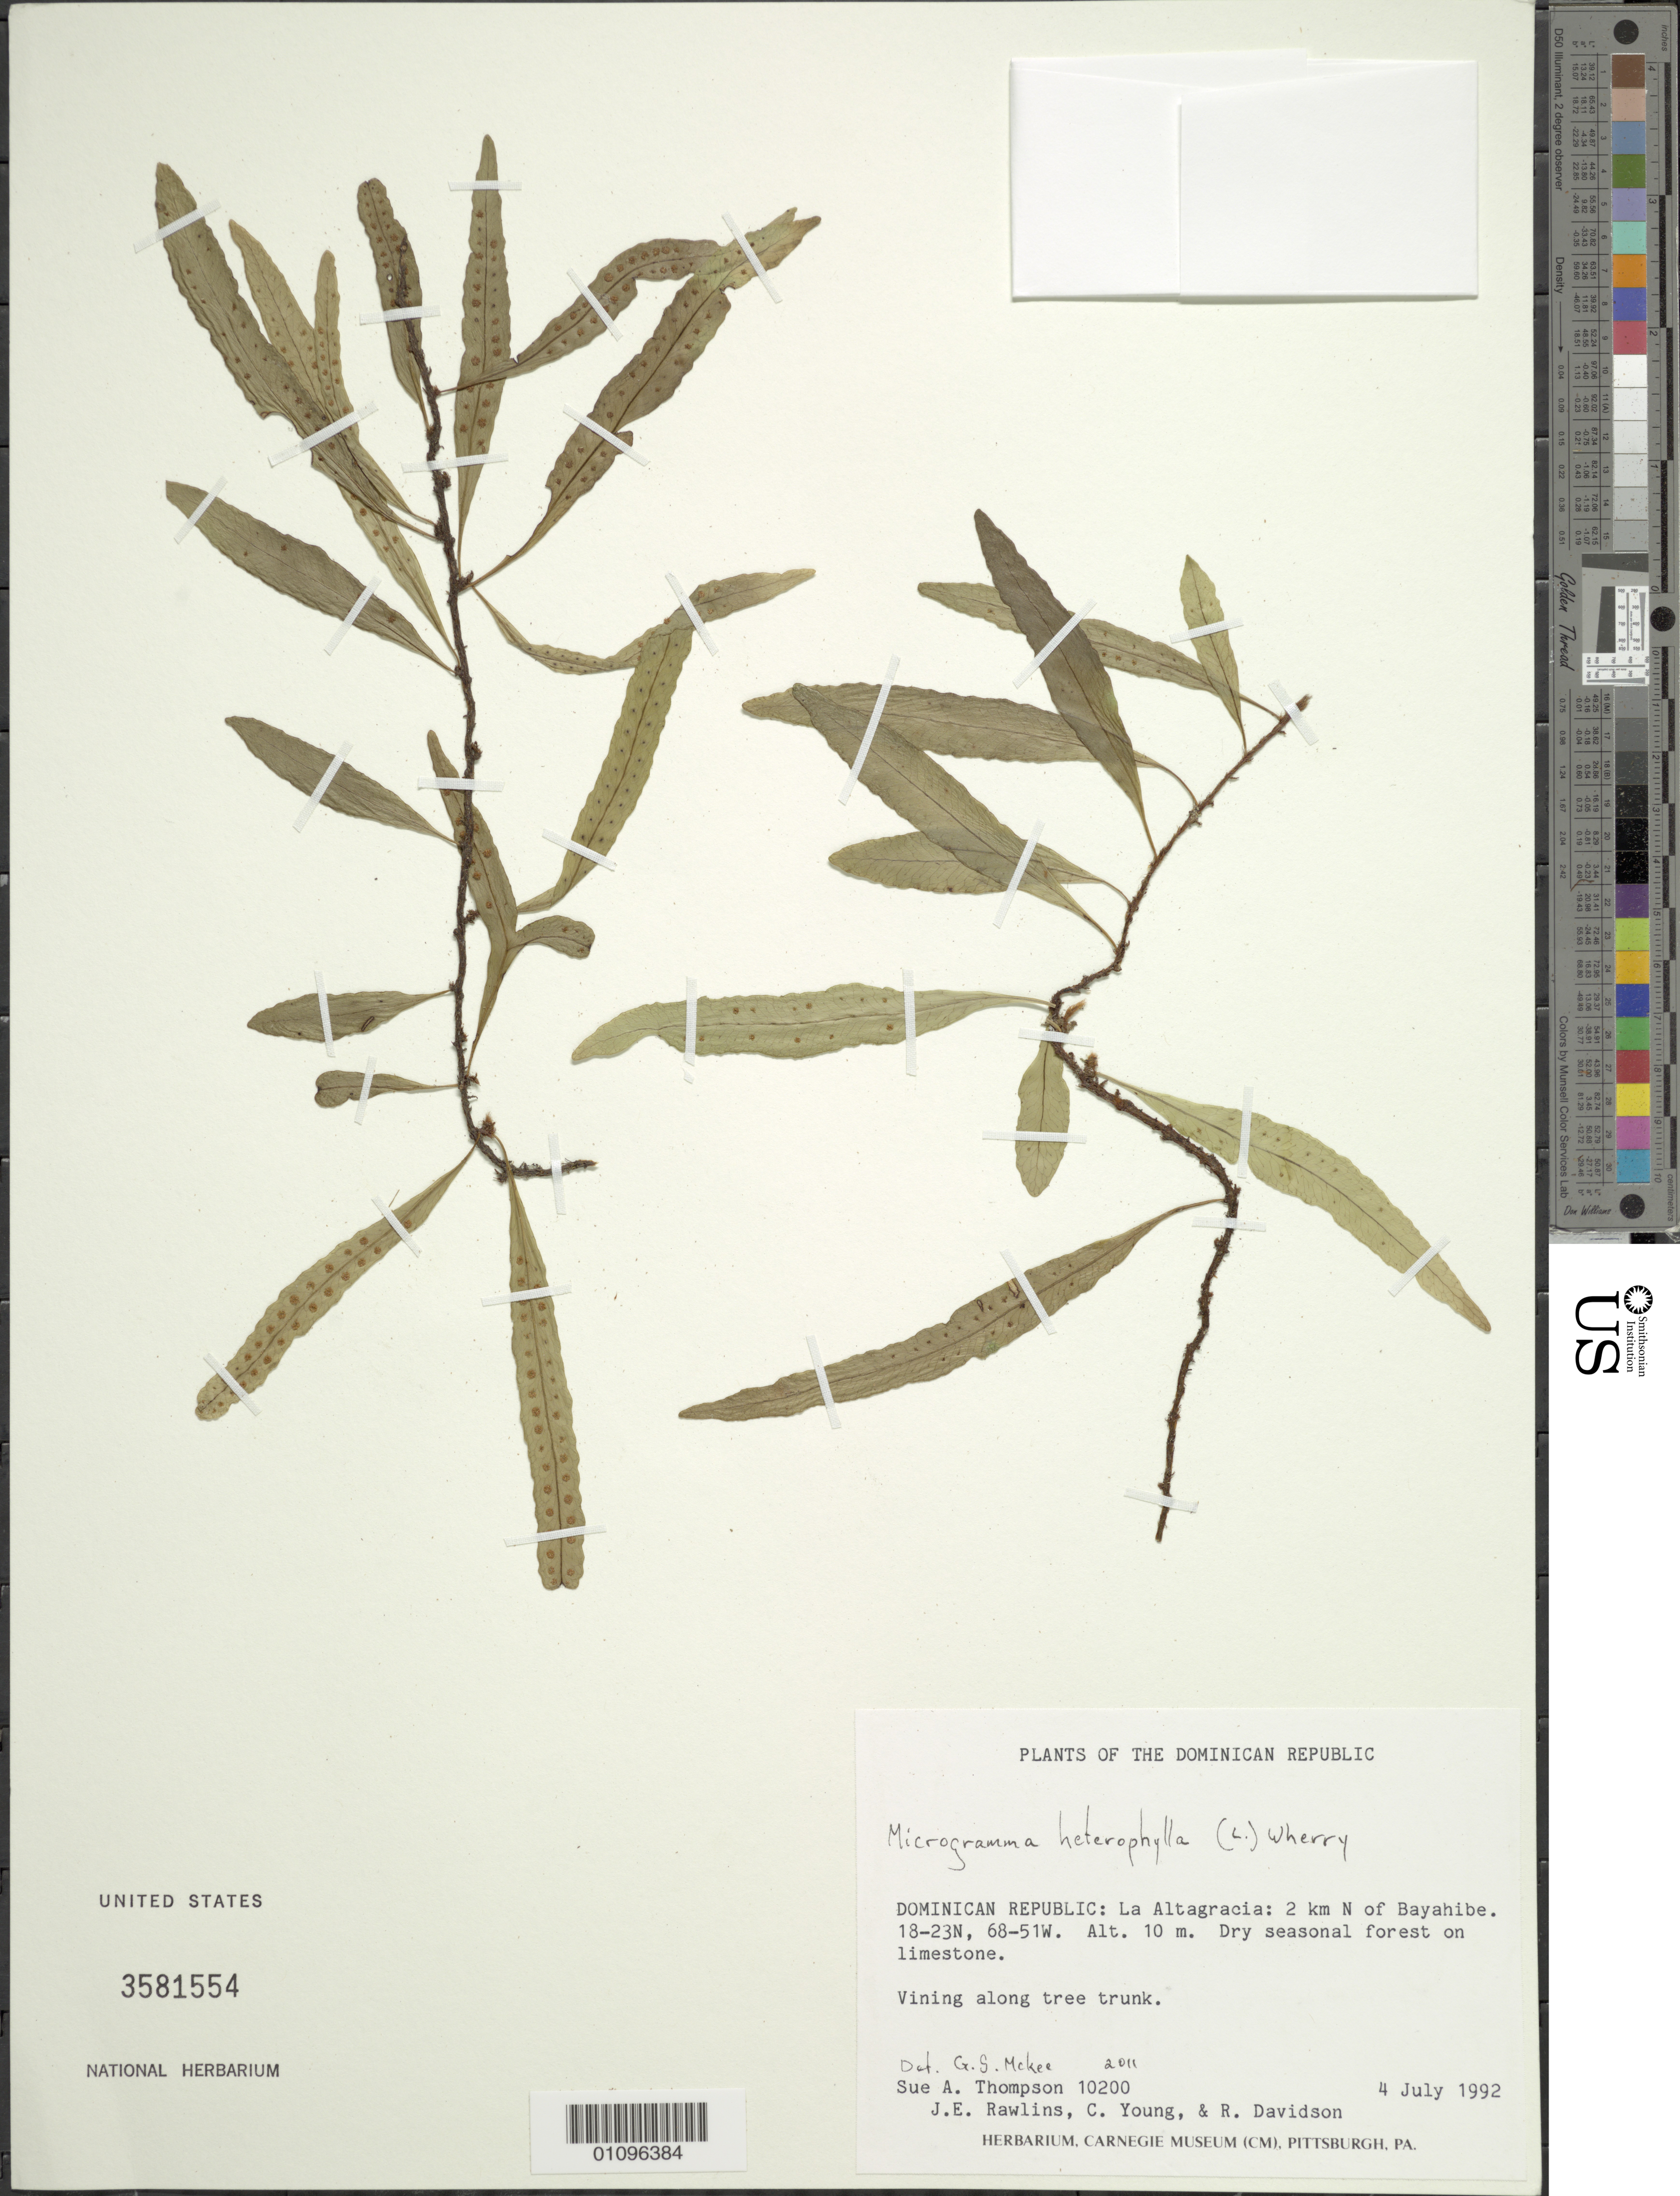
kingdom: Plantae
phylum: Tracheophyta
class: Polypodiopsida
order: Polypodiales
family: Polypodiaceae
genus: Microgramma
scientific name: Microgramma heterophylla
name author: (L.) Wherry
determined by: McKee, G. S., (US), NMNH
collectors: S. A. Thompson, J. Rawlins, C. Young & R. Davidson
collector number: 10200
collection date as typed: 04 Jul 1992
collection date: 1992-07-04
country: Dominican Republic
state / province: La Altagracía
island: Hispaniola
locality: Bayahibe, 2 km N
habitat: Dry seasonal forest on limestone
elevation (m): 10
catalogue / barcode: US 3581554